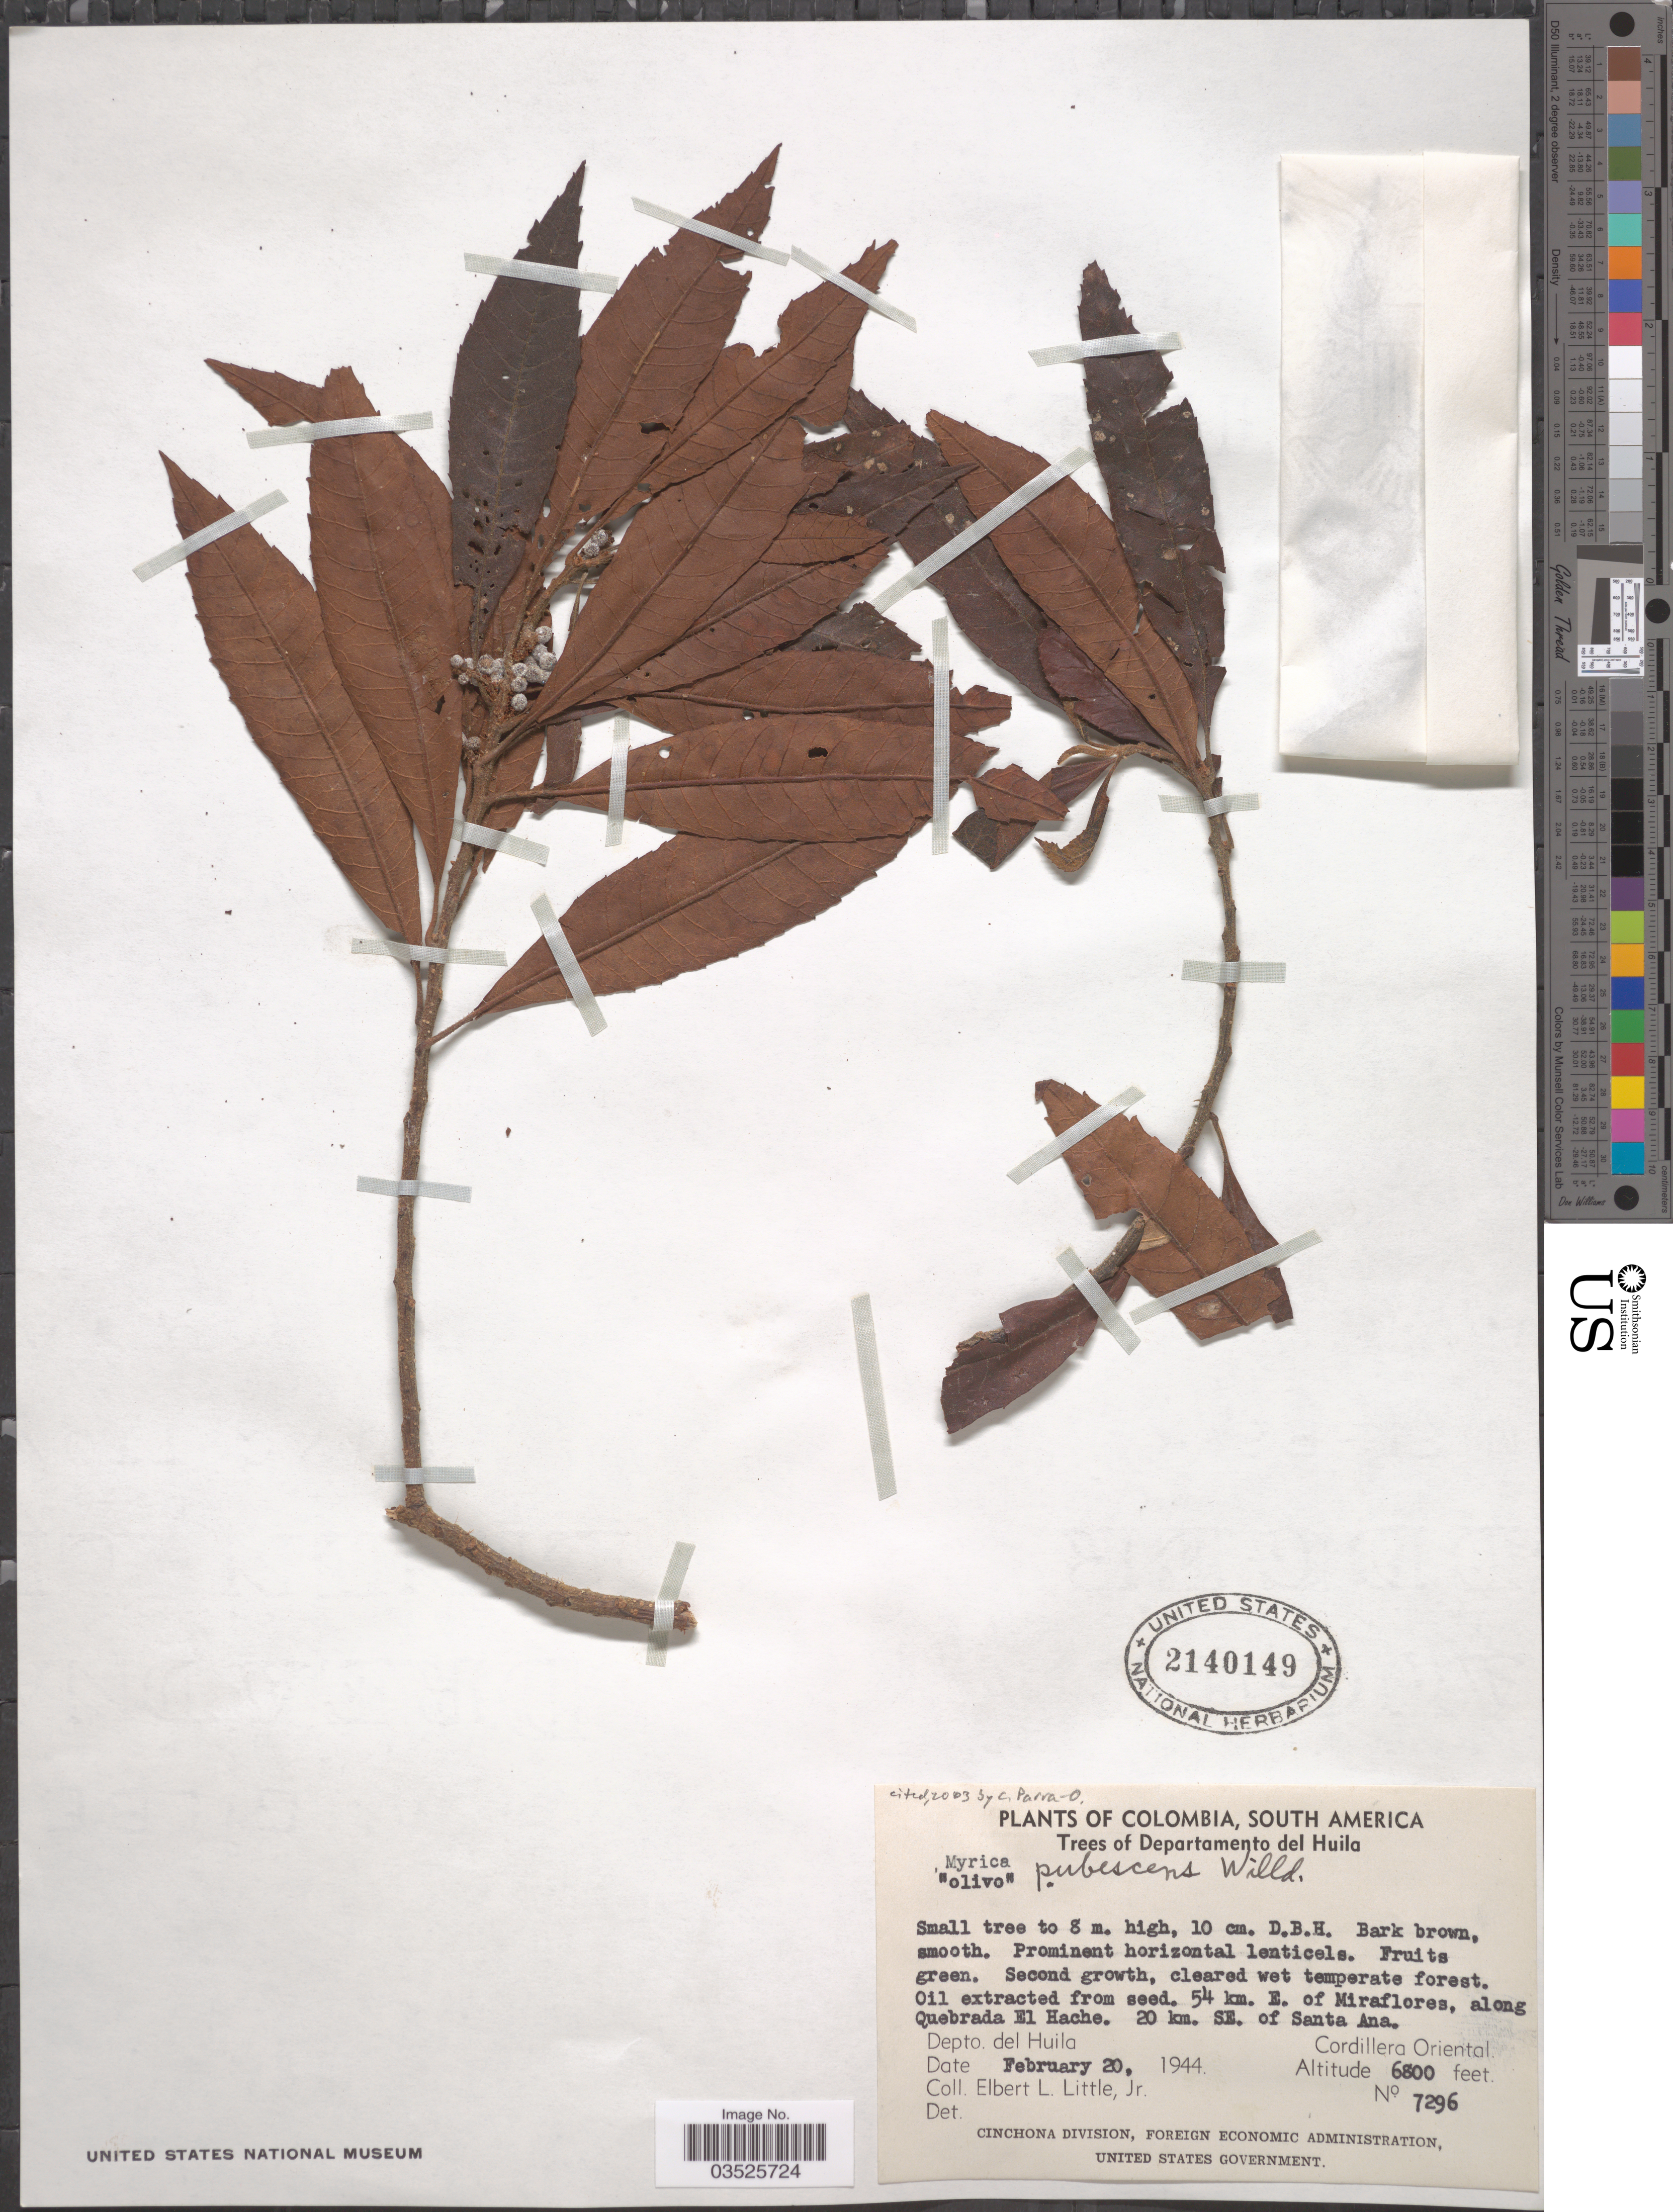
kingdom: Plantae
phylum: Tracheophyta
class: Magnoliopsida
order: Fagales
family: Myricaceae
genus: Morella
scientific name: Morella pubescens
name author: (Humb. & Bonpl. ex Willd.) Wilbur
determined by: Strong, M. T., (US), Smithsonian Institution - National Museum of Natural History (UNITED STATES)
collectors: E. L. Little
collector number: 7296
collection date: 1944-02-20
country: Colombia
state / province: Huila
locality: Departamento del Huila. 54 km. E. of Miraflores, along Quebrada El Hache. 20 km. SE. of Santa Ana. Cordillera Oriental.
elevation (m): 2073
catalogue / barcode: US 2140149